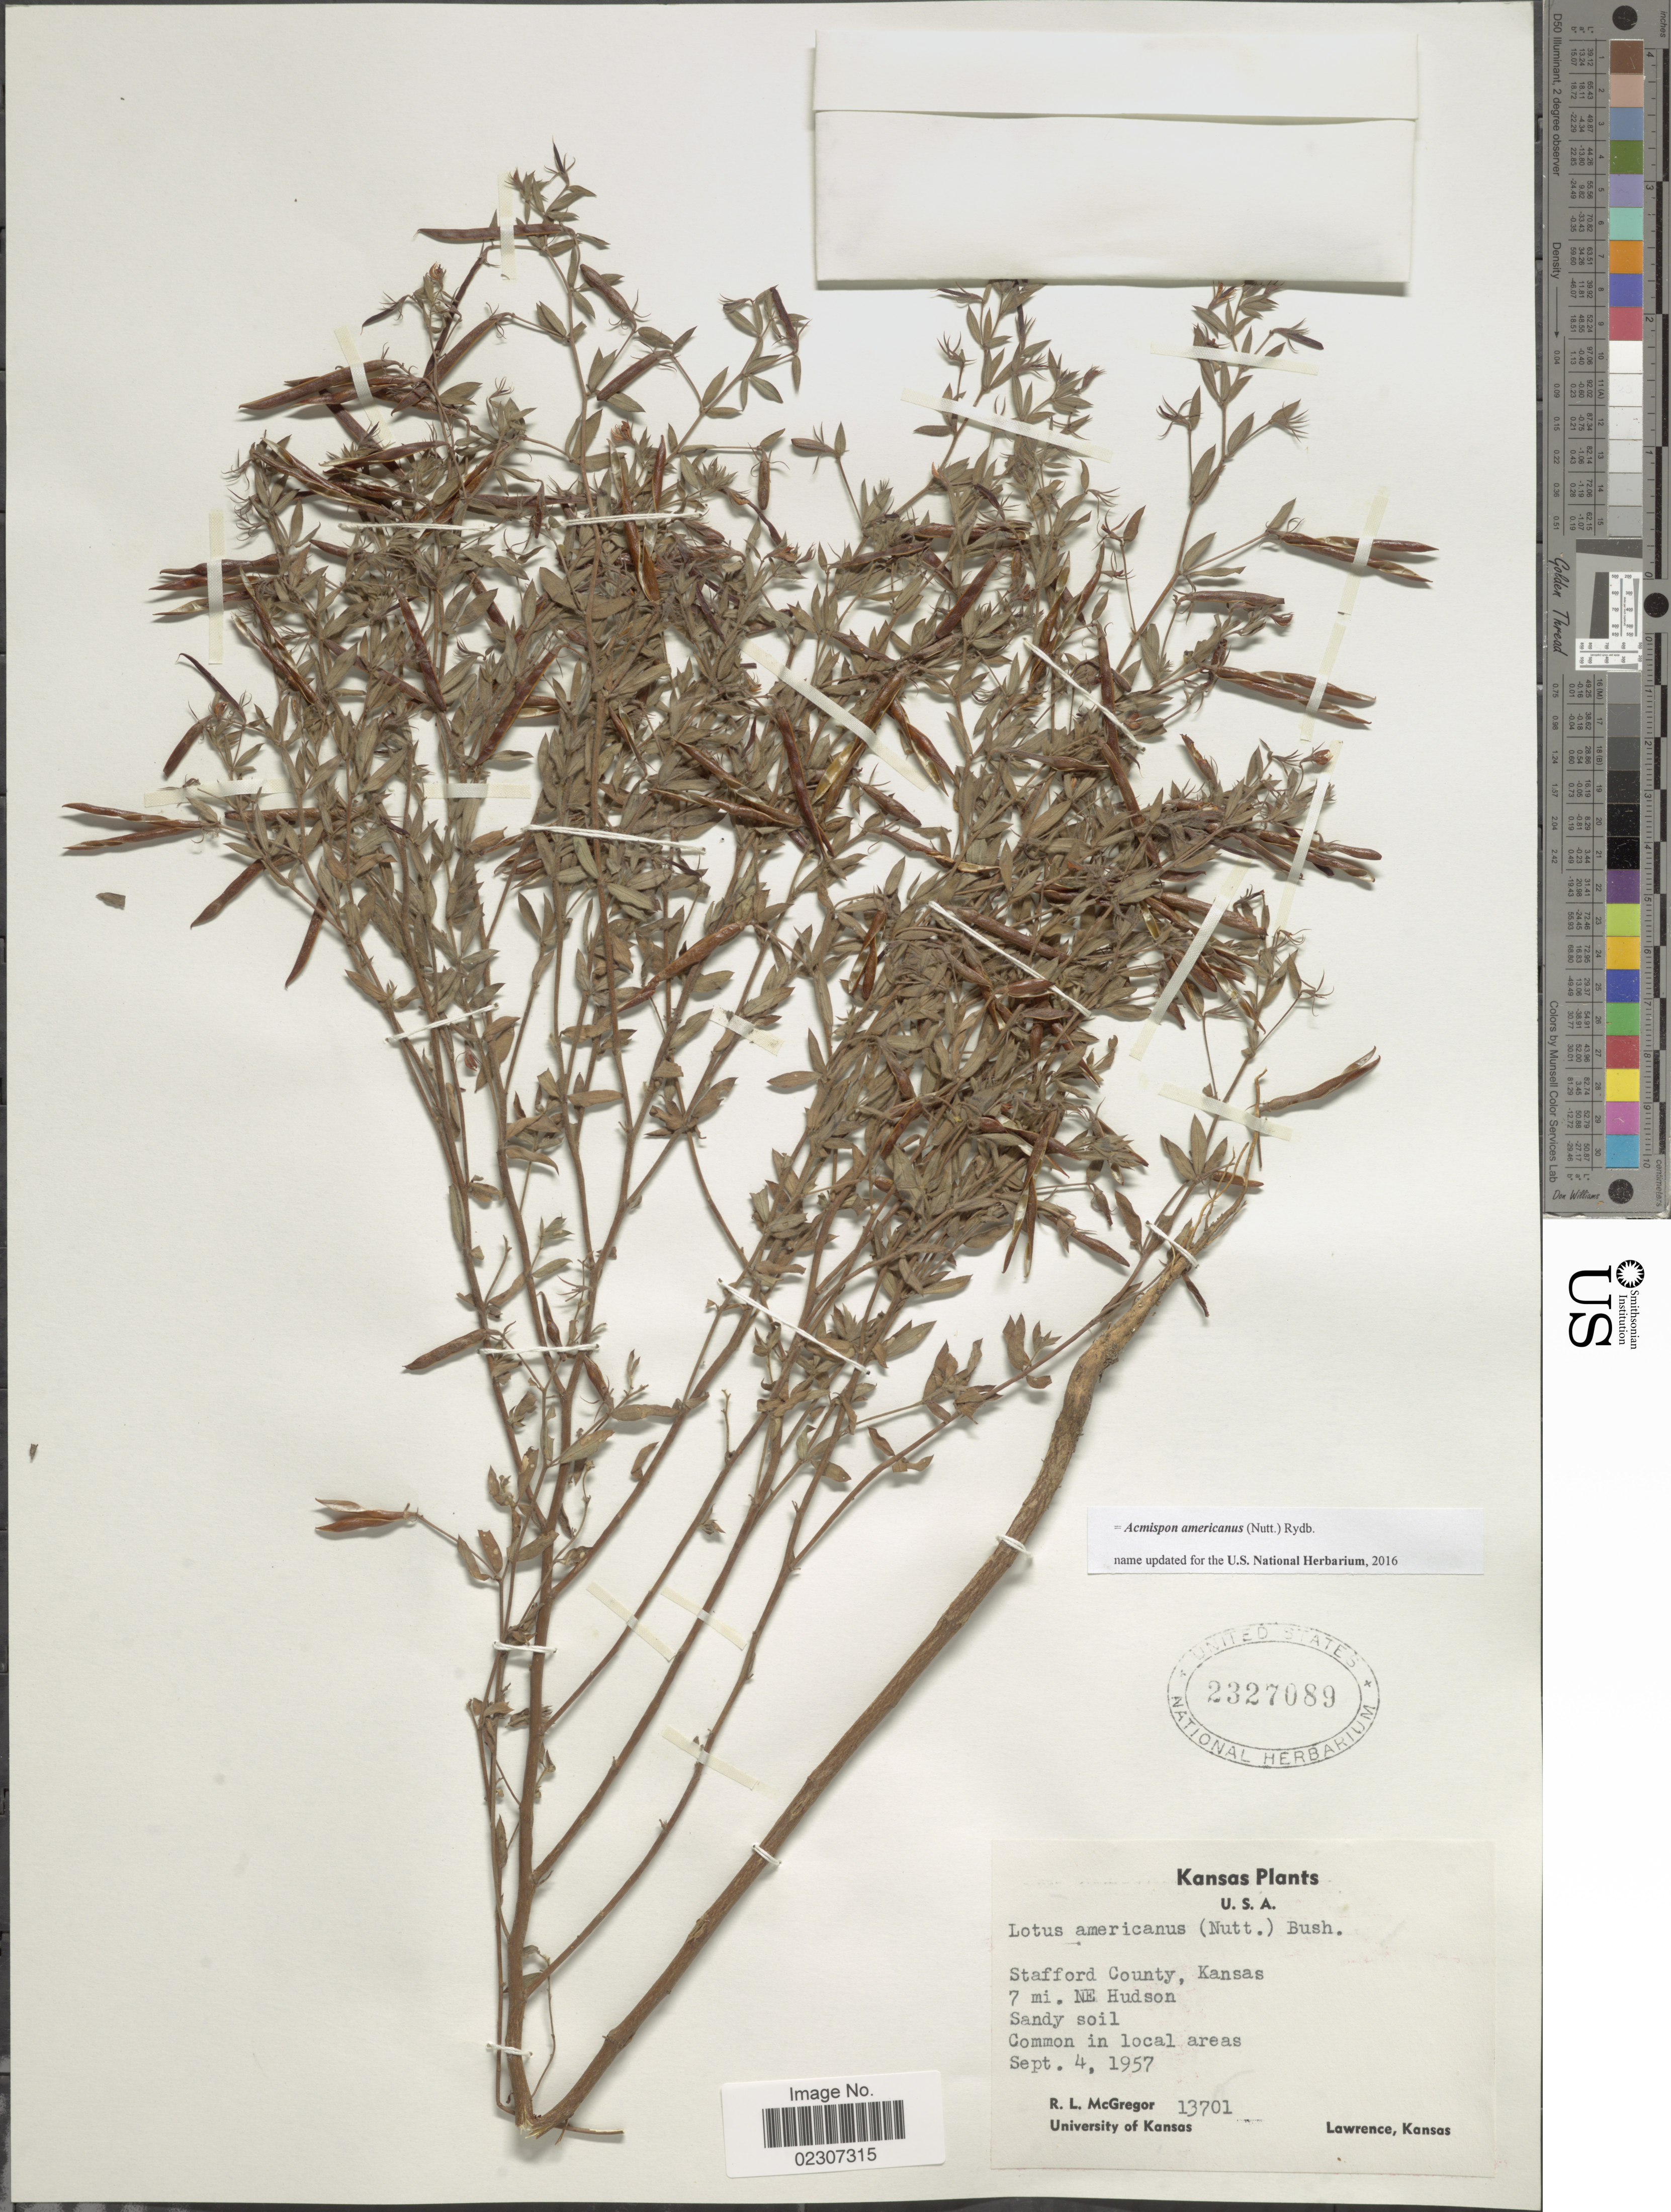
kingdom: Plantae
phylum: Tracheophyta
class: Magnoliopsida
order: Fabales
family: Fabaceae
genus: Acmispon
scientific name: Acmispon americanus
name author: (Nutt.) Rydb.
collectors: R. McGregor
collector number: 13701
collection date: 1957-09-04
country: United States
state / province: Kansas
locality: Stafford County, 7 mi. NE Hudson.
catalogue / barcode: US 2327089